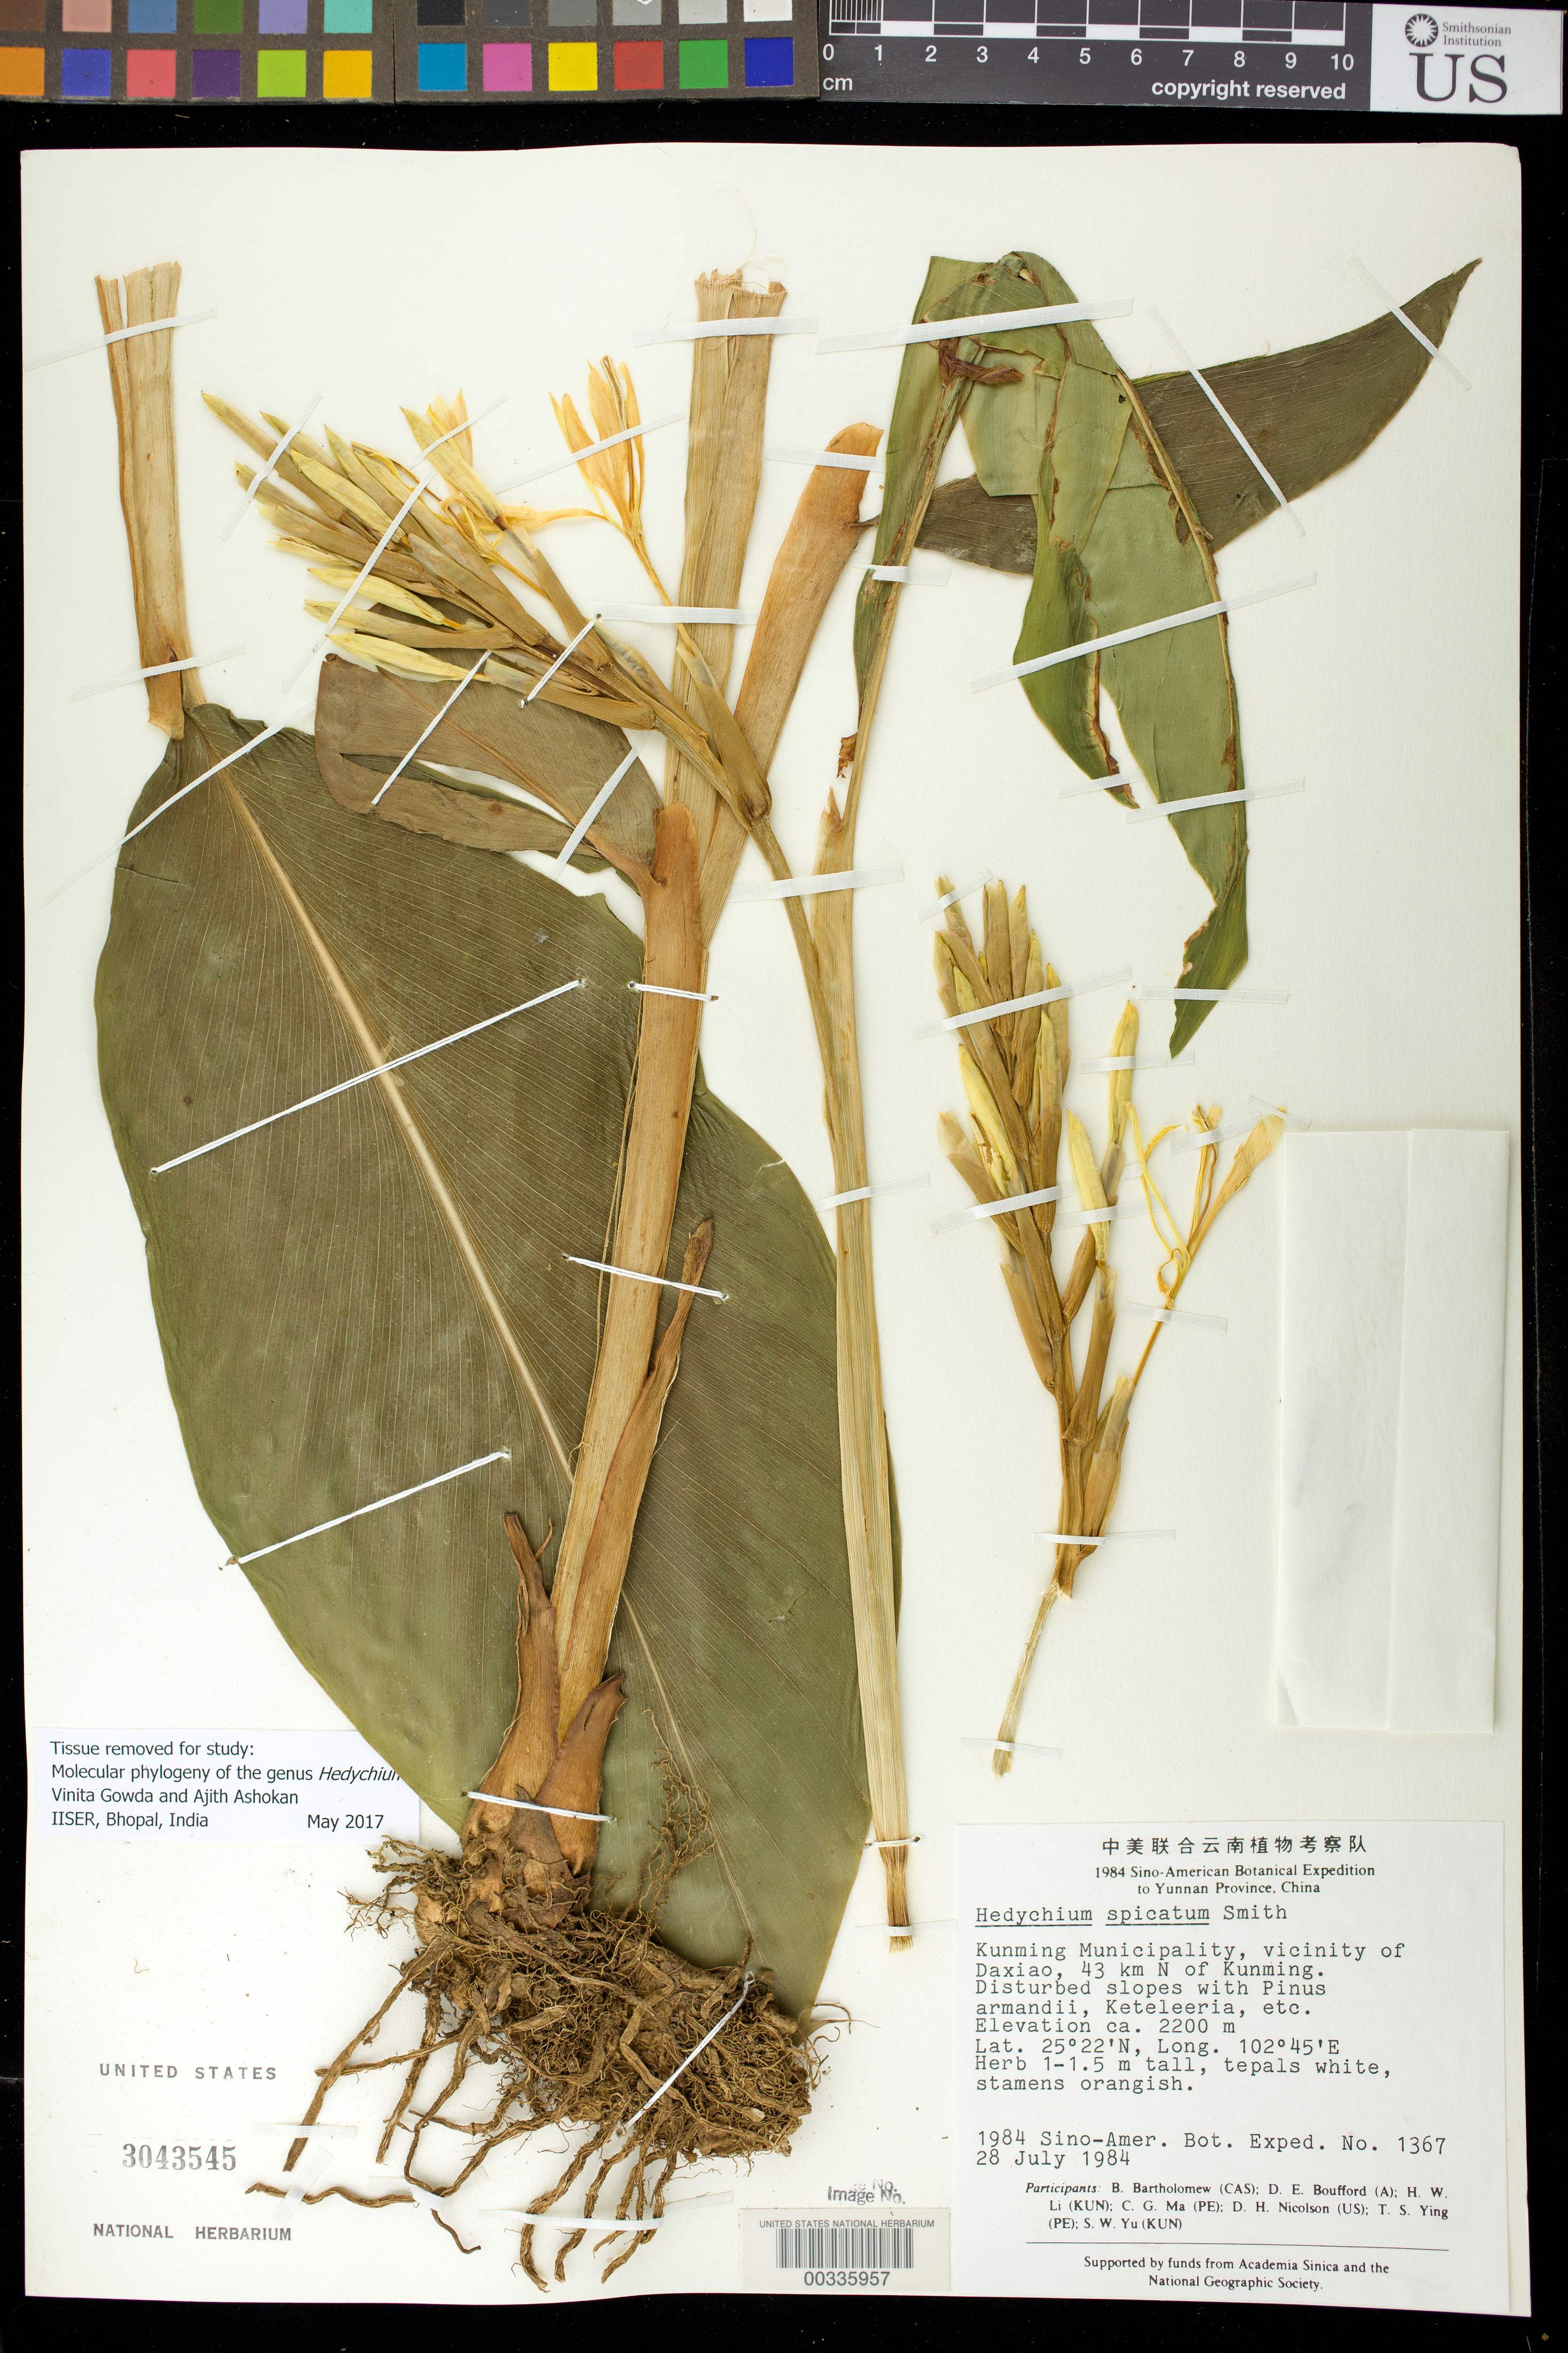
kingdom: Plantae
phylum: Tracheophyta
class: Liliopsida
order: Zingiberales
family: Zingiberaceae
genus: Hedychium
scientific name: Hedychium spicatum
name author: Buch.-Ham. ex Sm.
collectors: B. M. Bartholomew, D. E. Boufford, H. W. Li, C. Ma & D. H. Nicolson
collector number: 1367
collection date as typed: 28 Jul 1984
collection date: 1984-07-28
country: China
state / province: Yunnan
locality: Kunming municipality, vicinity of daxiao, 43 km n of kunming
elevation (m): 2200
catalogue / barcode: US 3043545